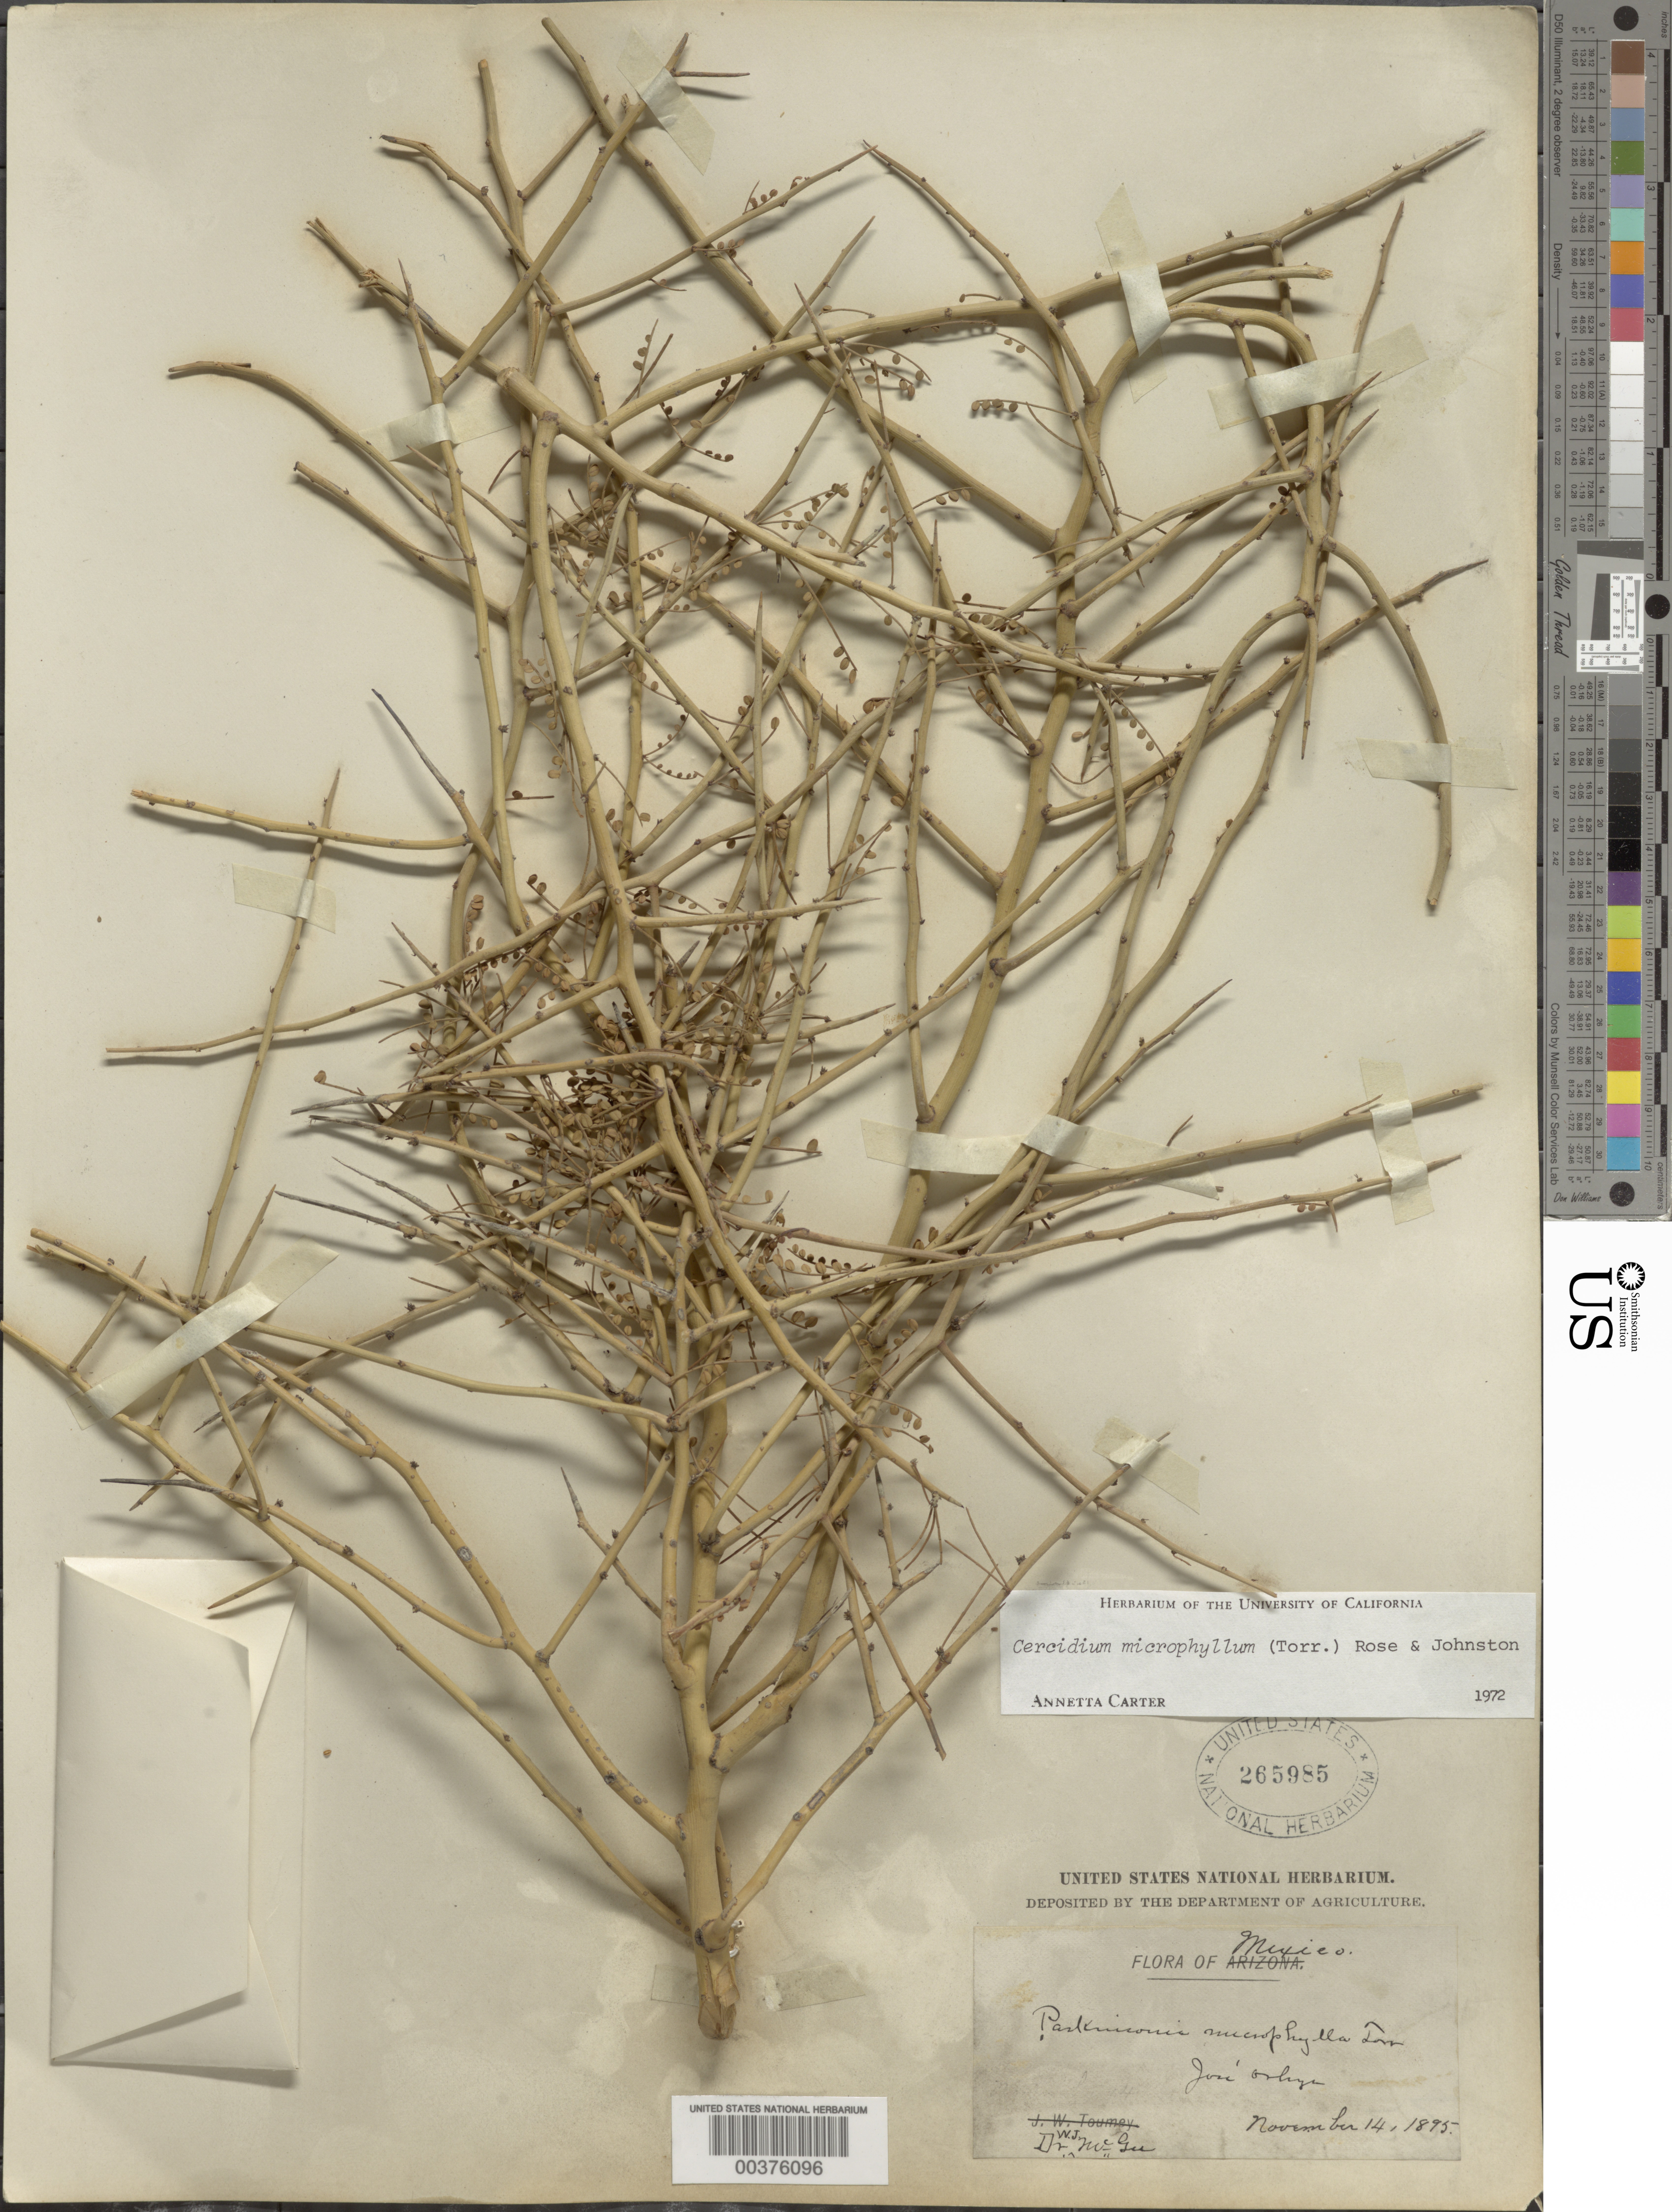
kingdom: Plantae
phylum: Tracheophyta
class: Magnoliopsida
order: Fabales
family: Fabaceae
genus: Parkinsonia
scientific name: Parkinsonia microphylla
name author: Torr.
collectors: W. Mcgee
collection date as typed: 14 Nov 1895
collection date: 1895-11-14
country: Mexico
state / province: Sonora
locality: Jose orleya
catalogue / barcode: US 265985